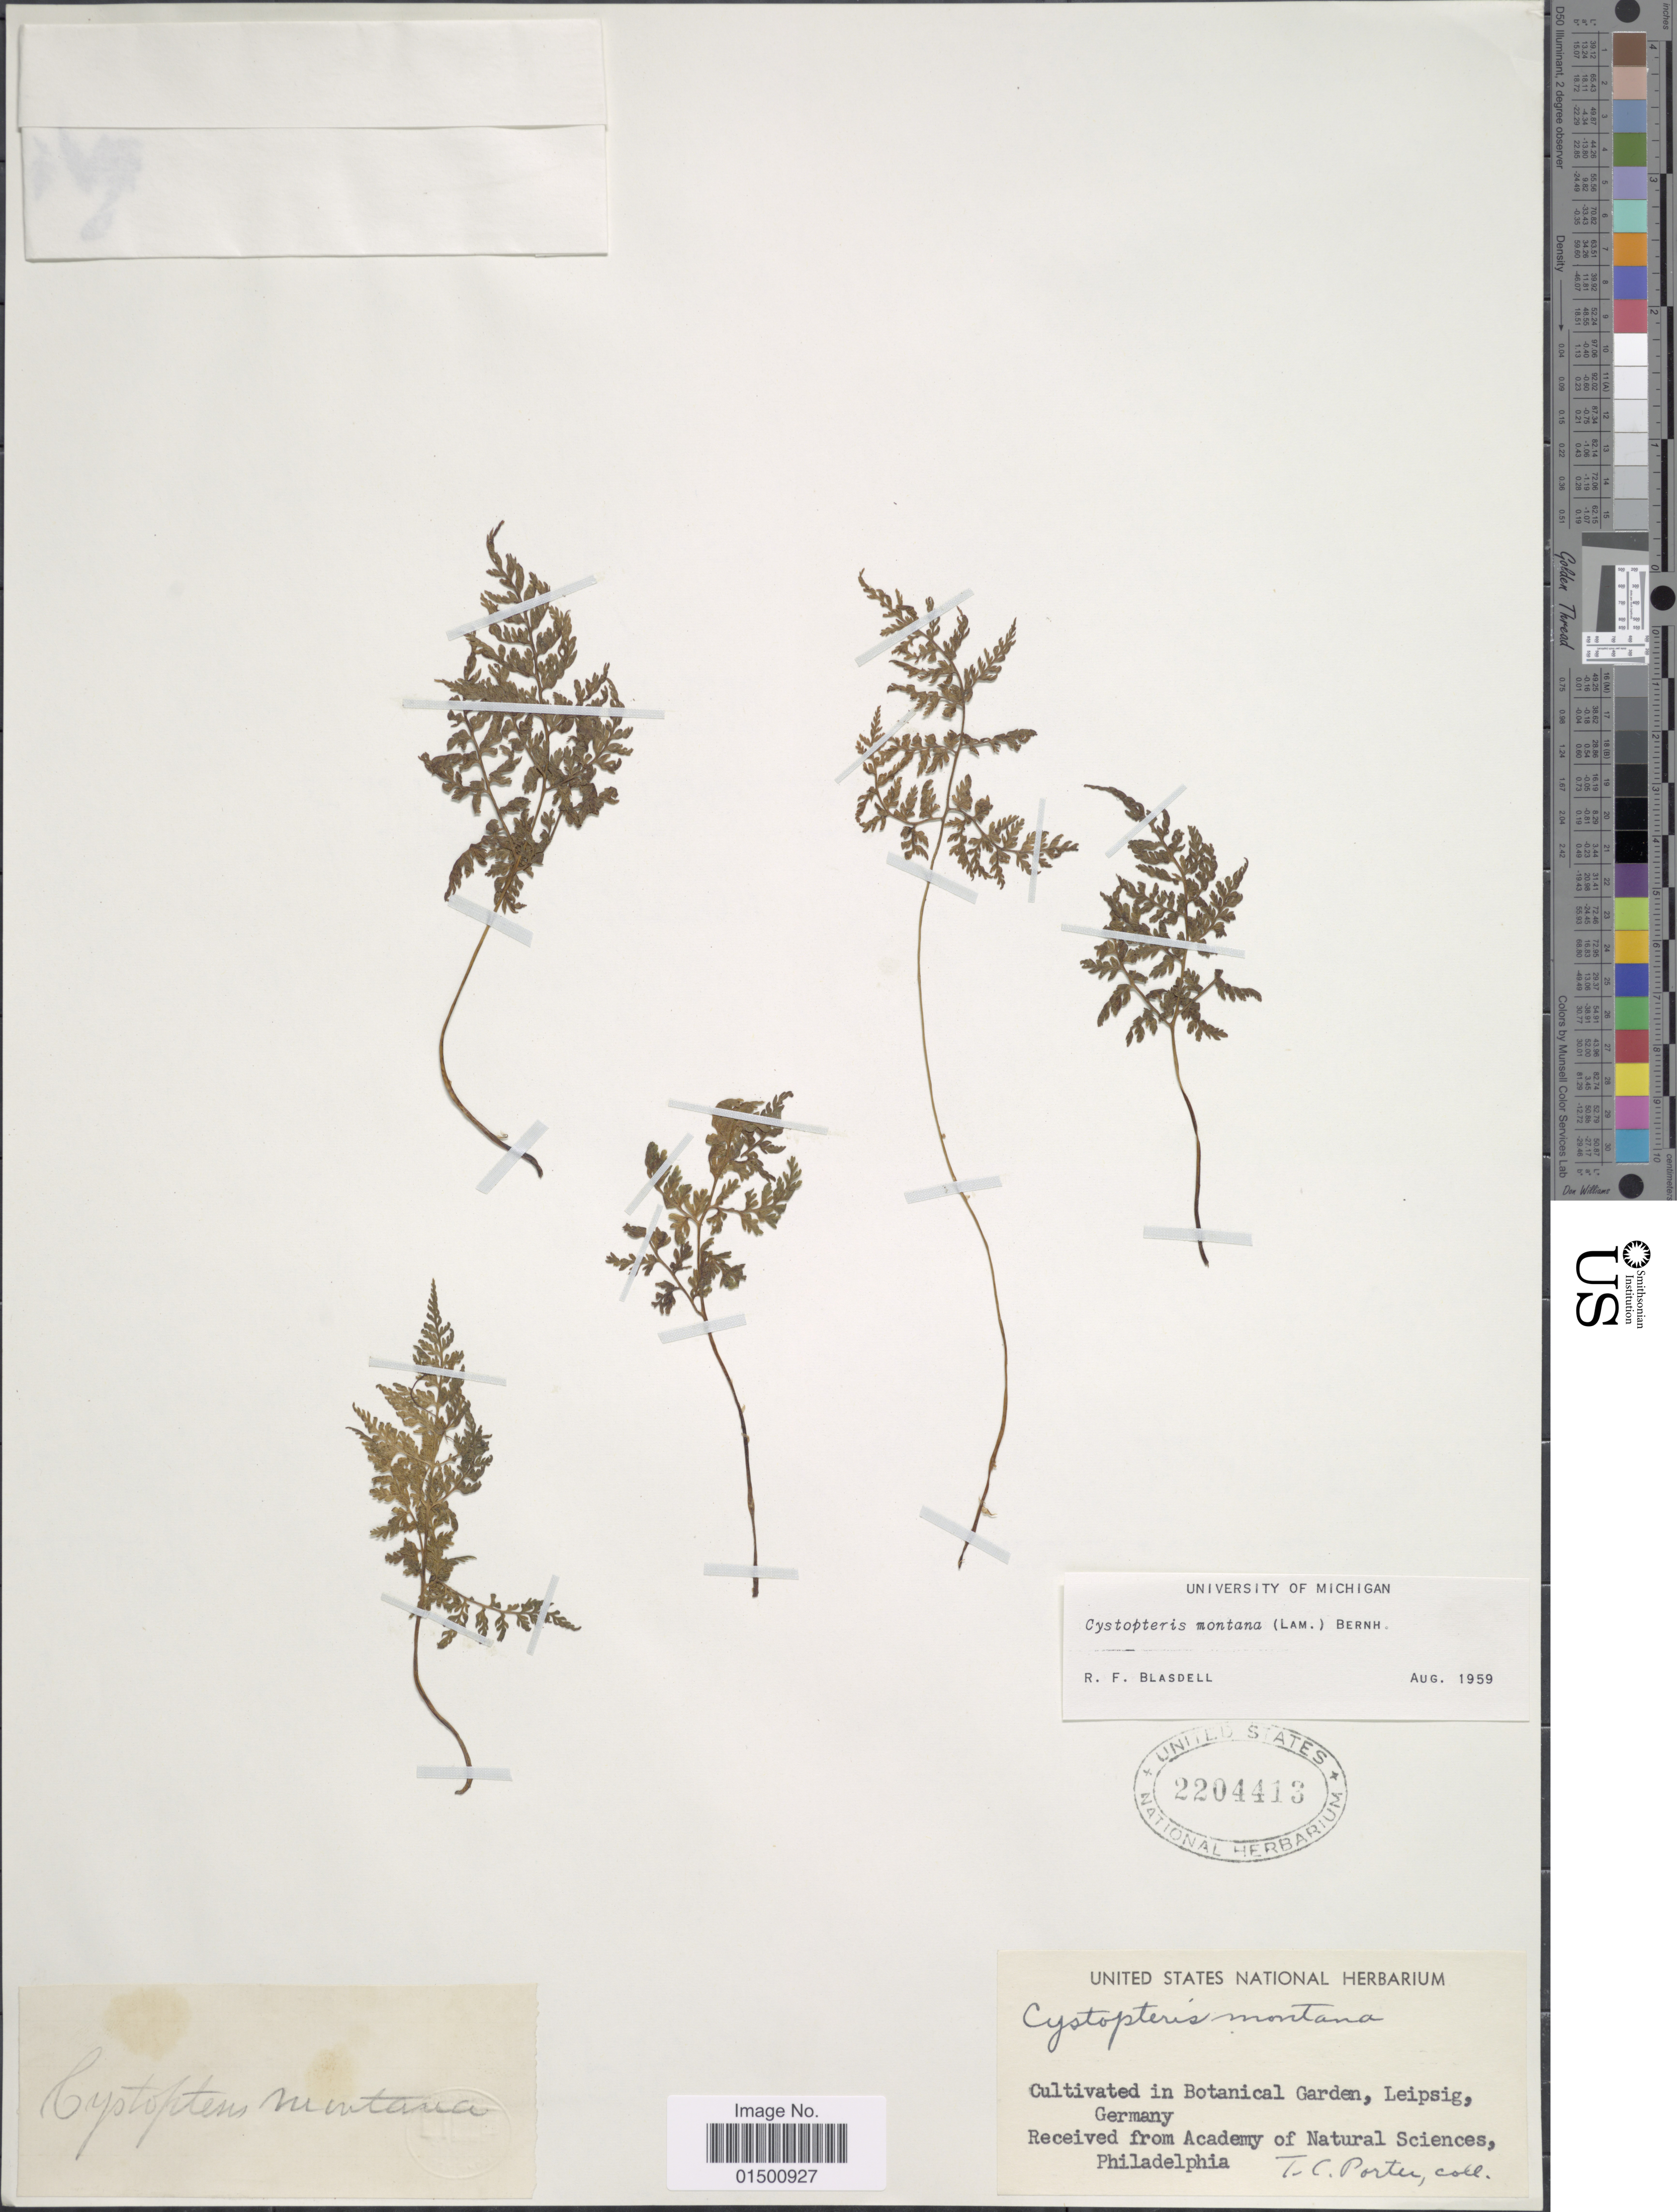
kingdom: Plantae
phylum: Tracheophyta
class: Polypodiopsida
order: Polypodiales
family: Cystopteridaceae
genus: Cystopteris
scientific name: Cystopteris montana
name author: (Lam.) Desv.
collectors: T. C. Porter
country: Germany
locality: Botanical Garden, Leipsig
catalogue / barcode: US 2204413